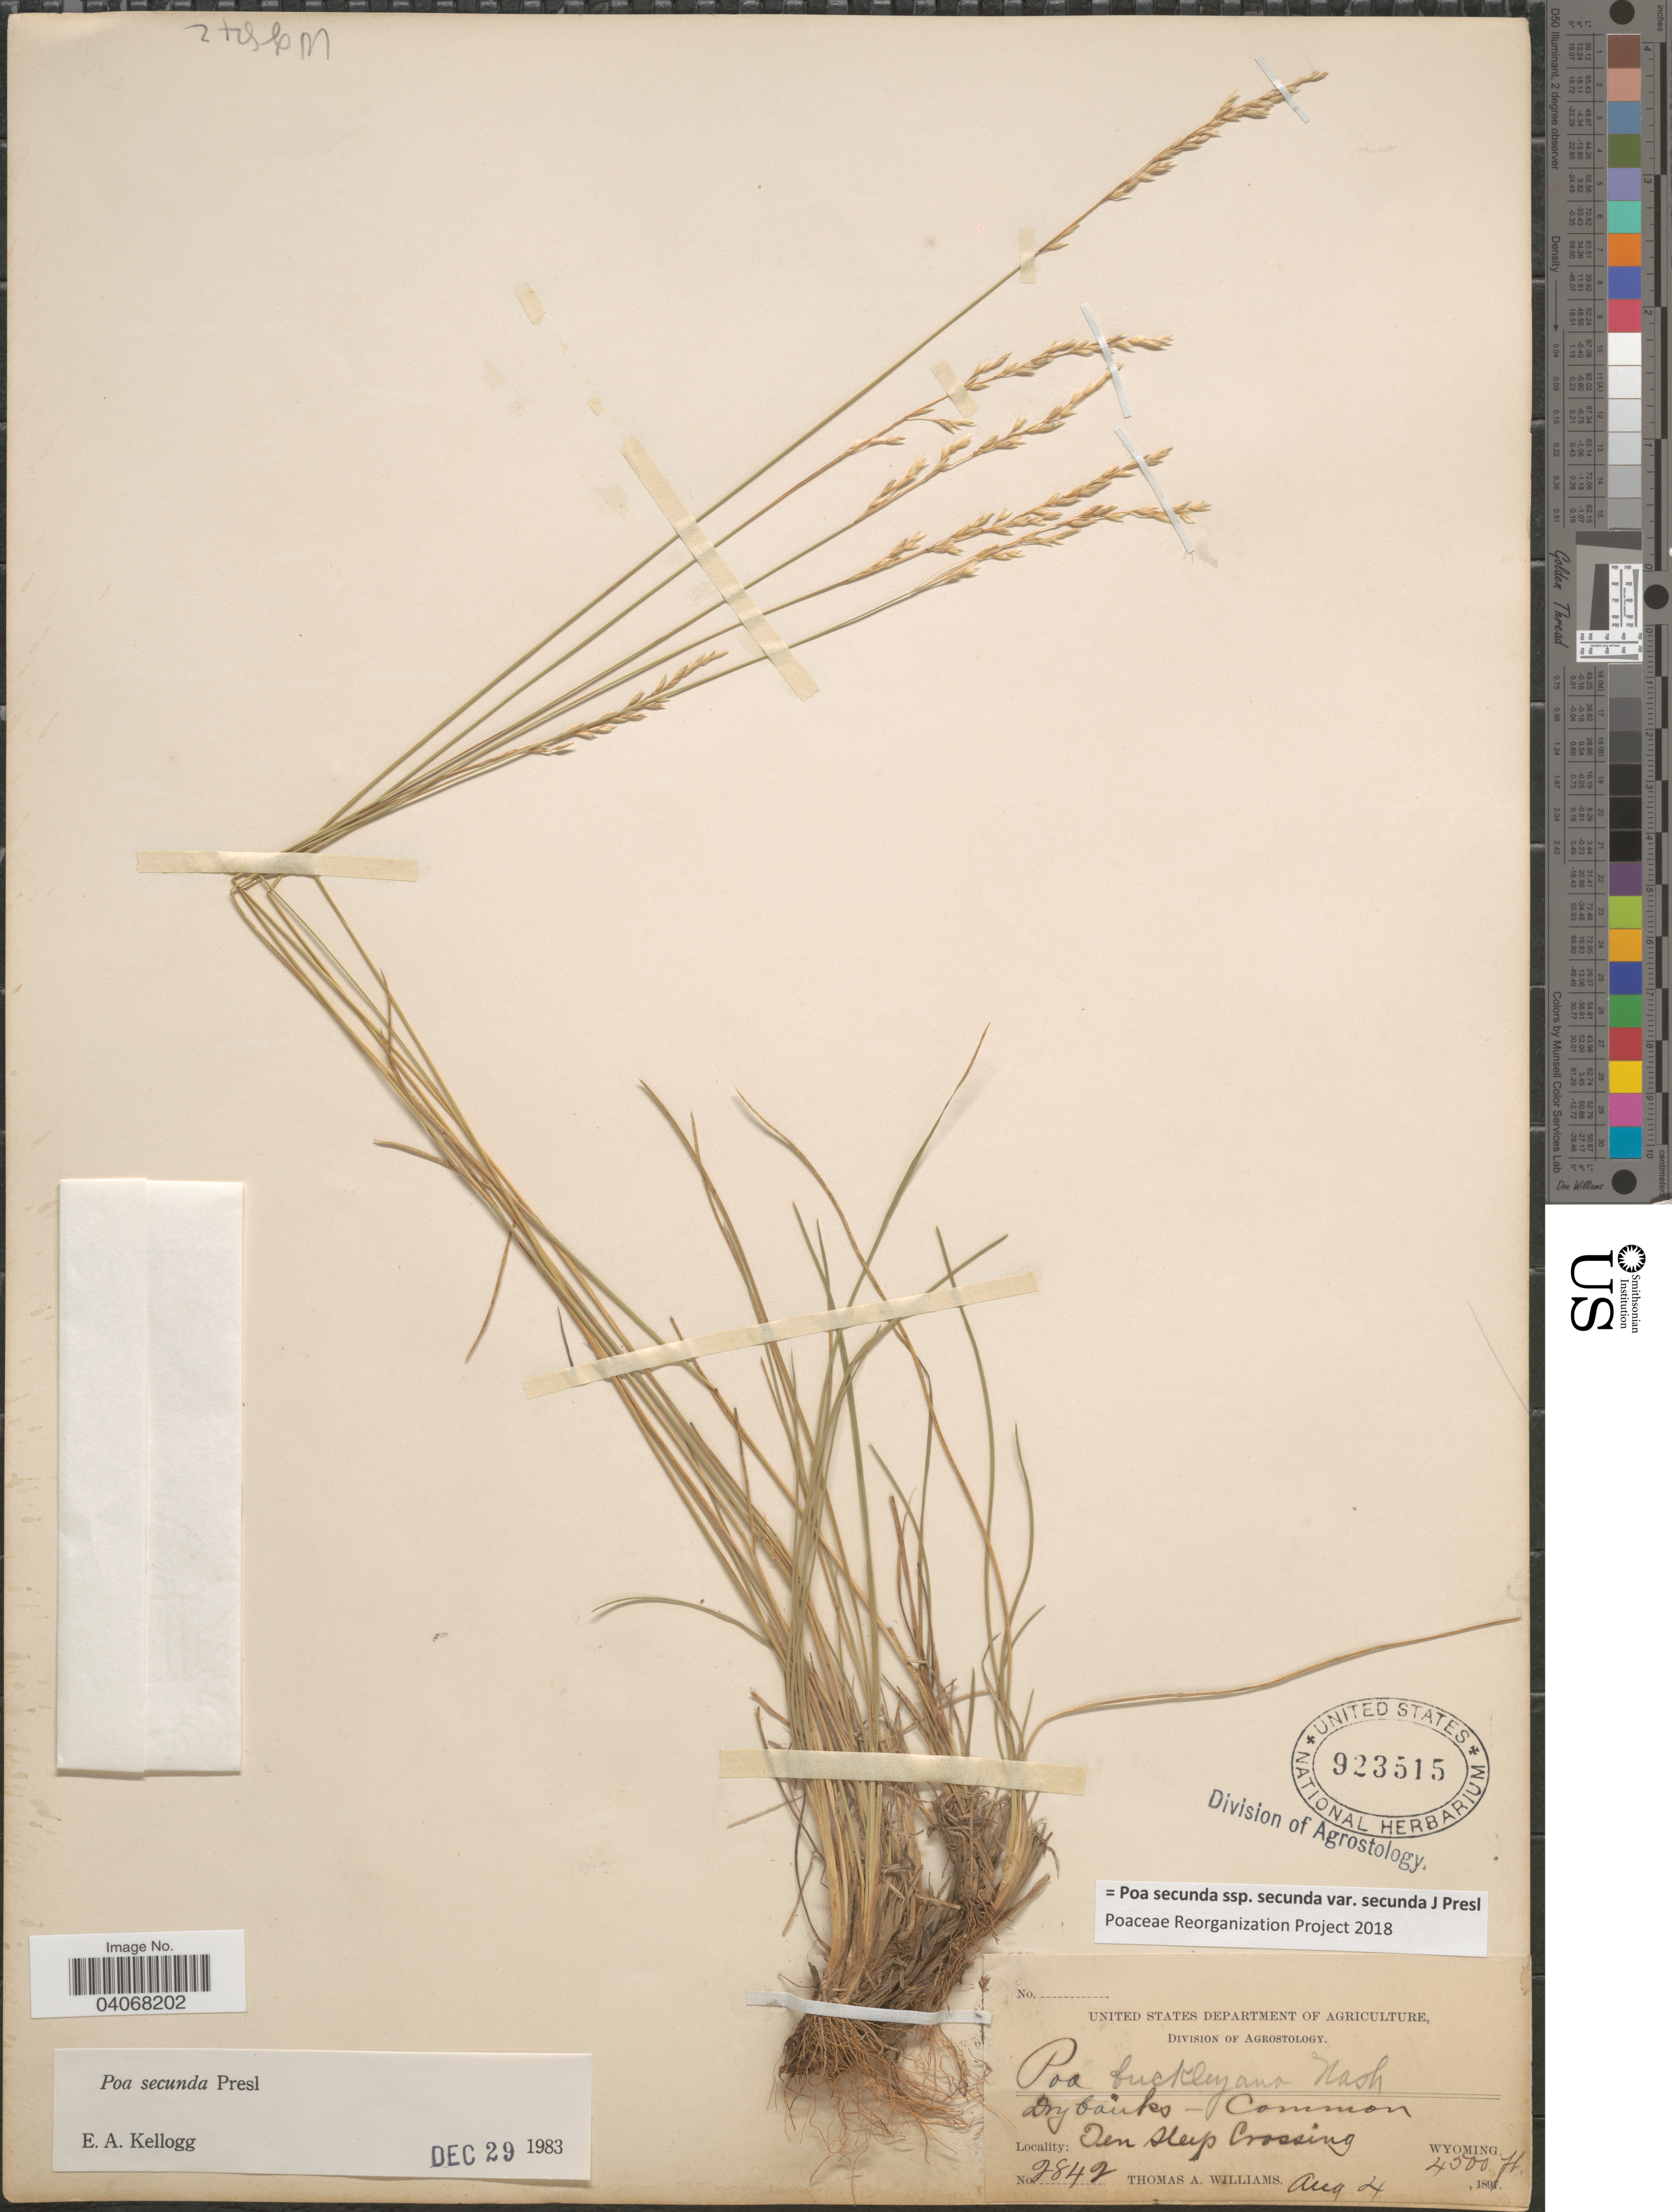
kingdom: Plantae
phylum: Tracheophyta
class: Liliopsida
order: Poales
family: Poaceae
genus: Poa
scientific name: Poa secunda subsp. secunda var. secunda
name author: J. Presl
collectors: T. A. Williams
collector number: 2842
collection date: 1897-08-04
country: United States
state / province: Wyoming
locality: Jen Sleep Crossing.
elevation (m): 1372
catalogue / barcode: US 923515